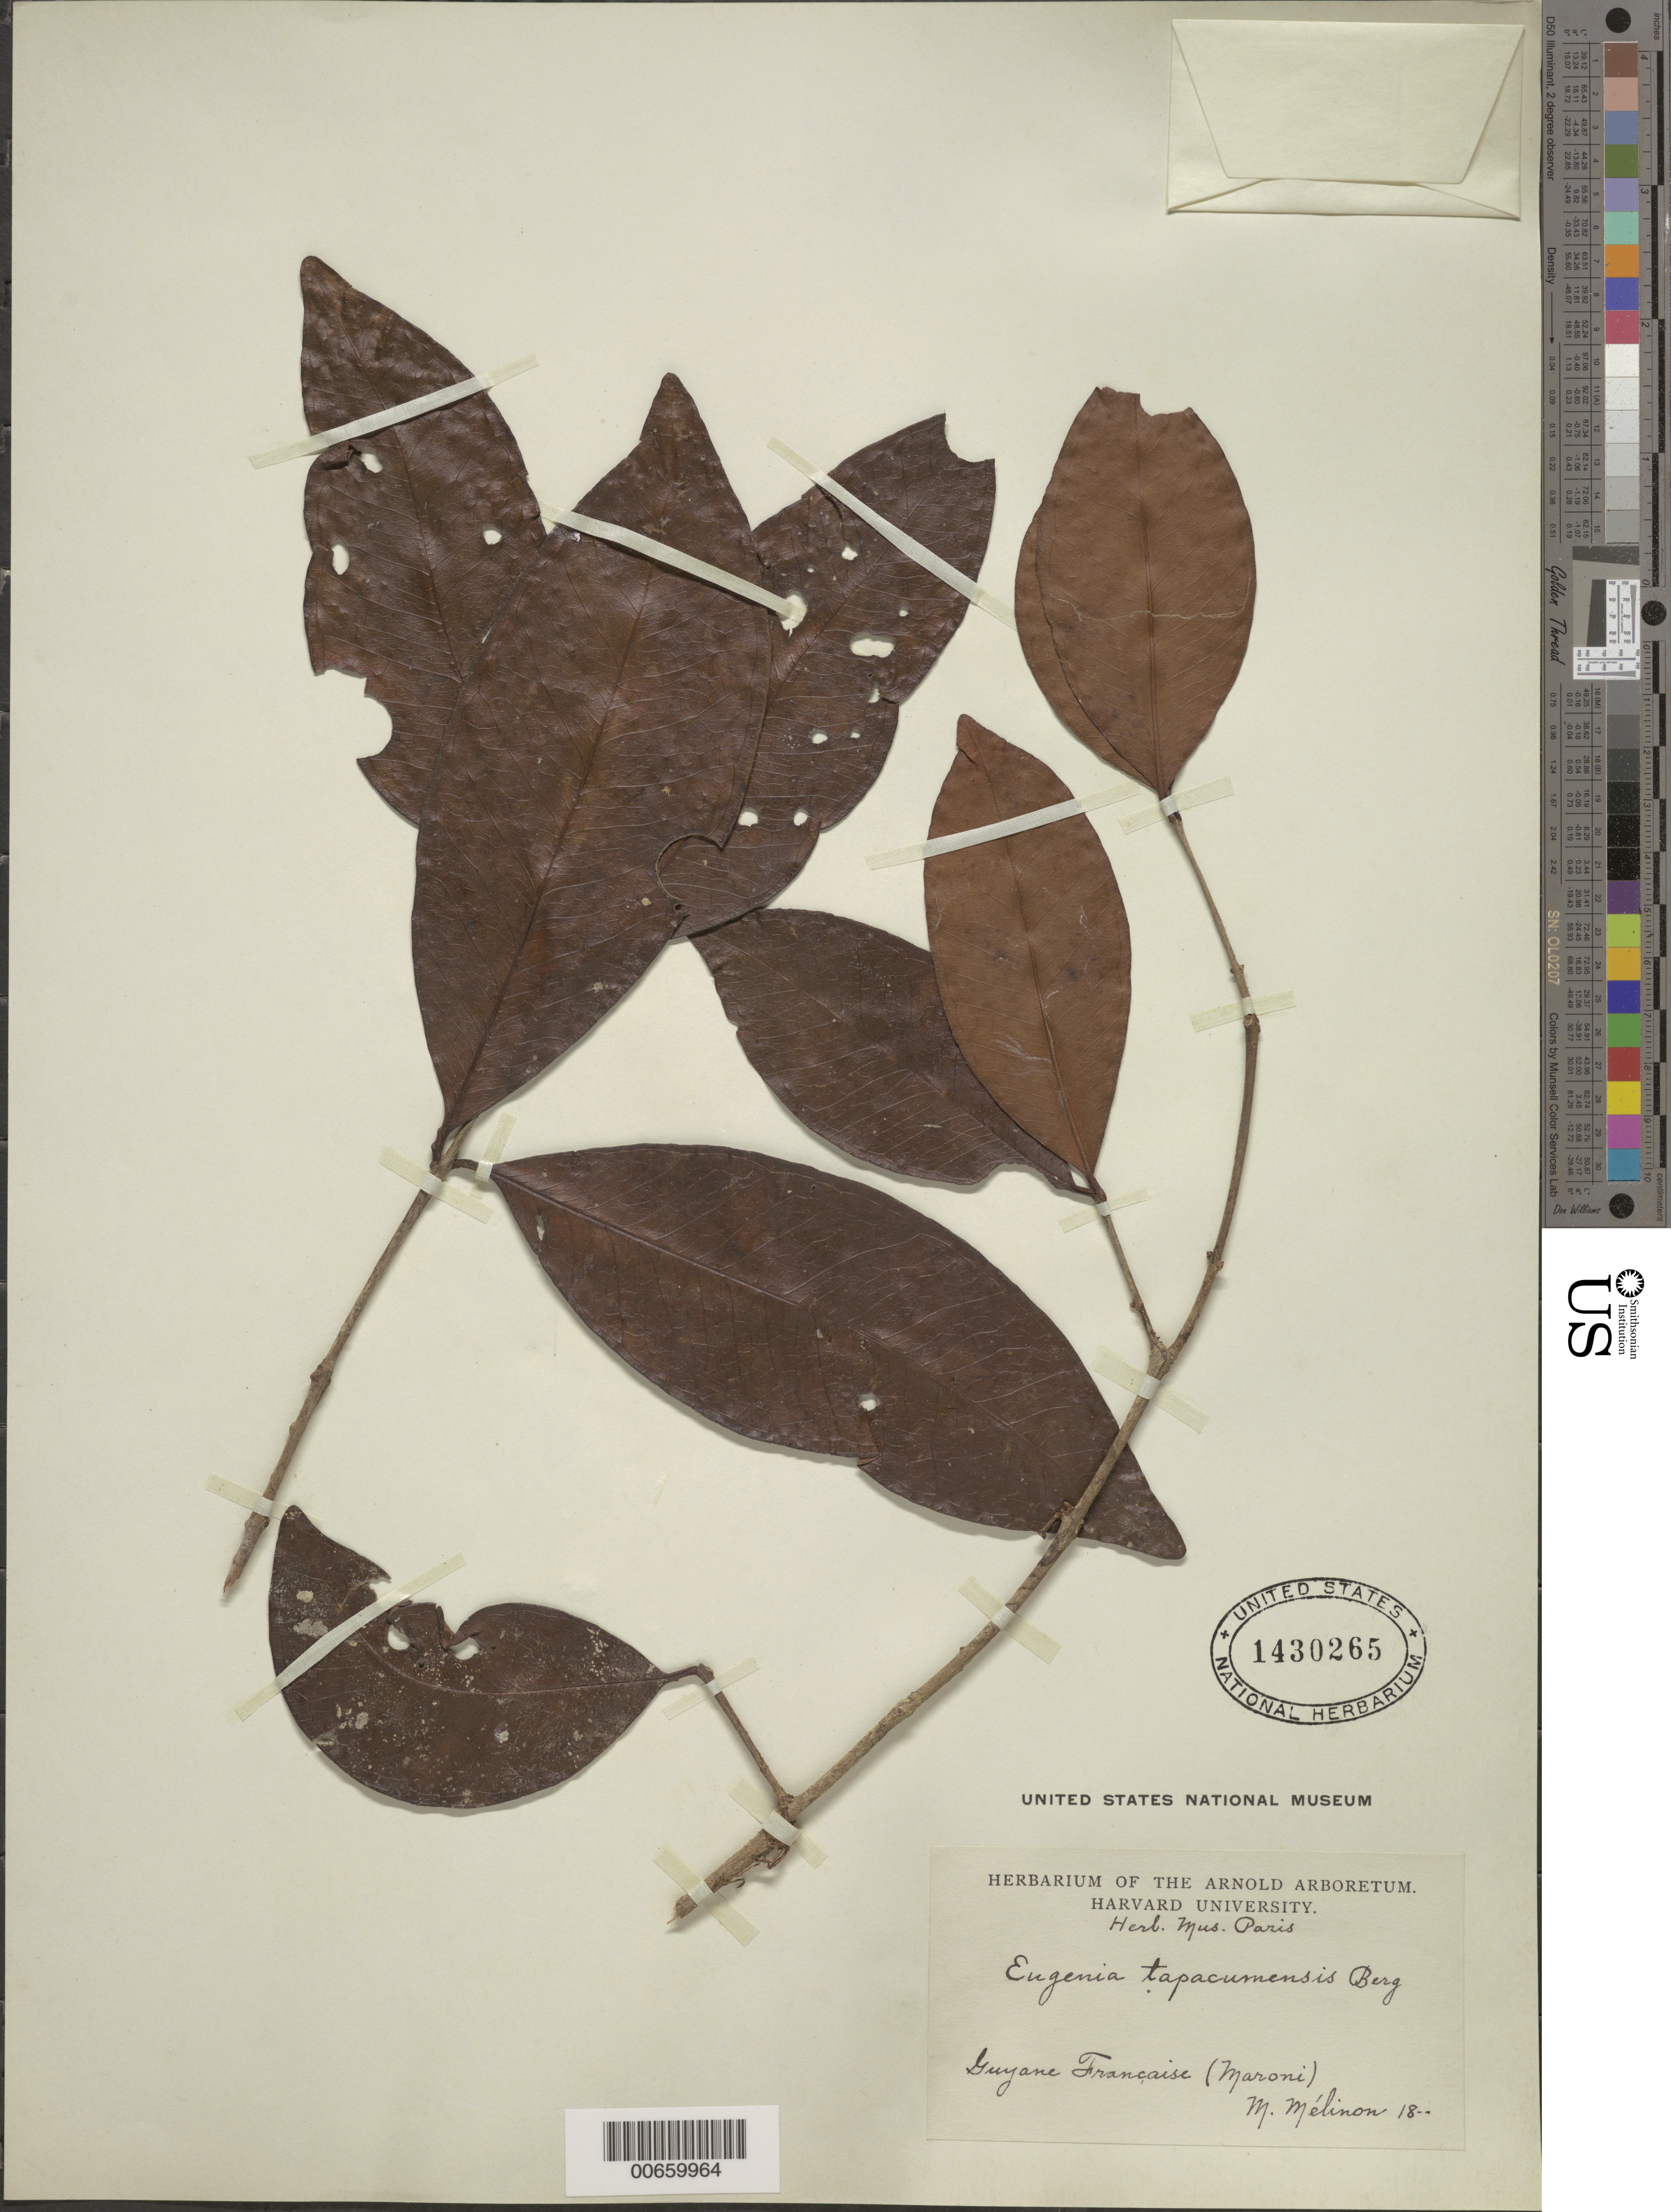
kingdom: Plantae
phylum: Tracheophyta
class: Magnoliopsida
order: Myrtales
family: Myrtaceae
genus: Eugenia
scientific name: Eugenia stictopetala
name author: DC.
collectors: E. Mélinon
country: French Guiana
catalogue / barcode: US 1430265